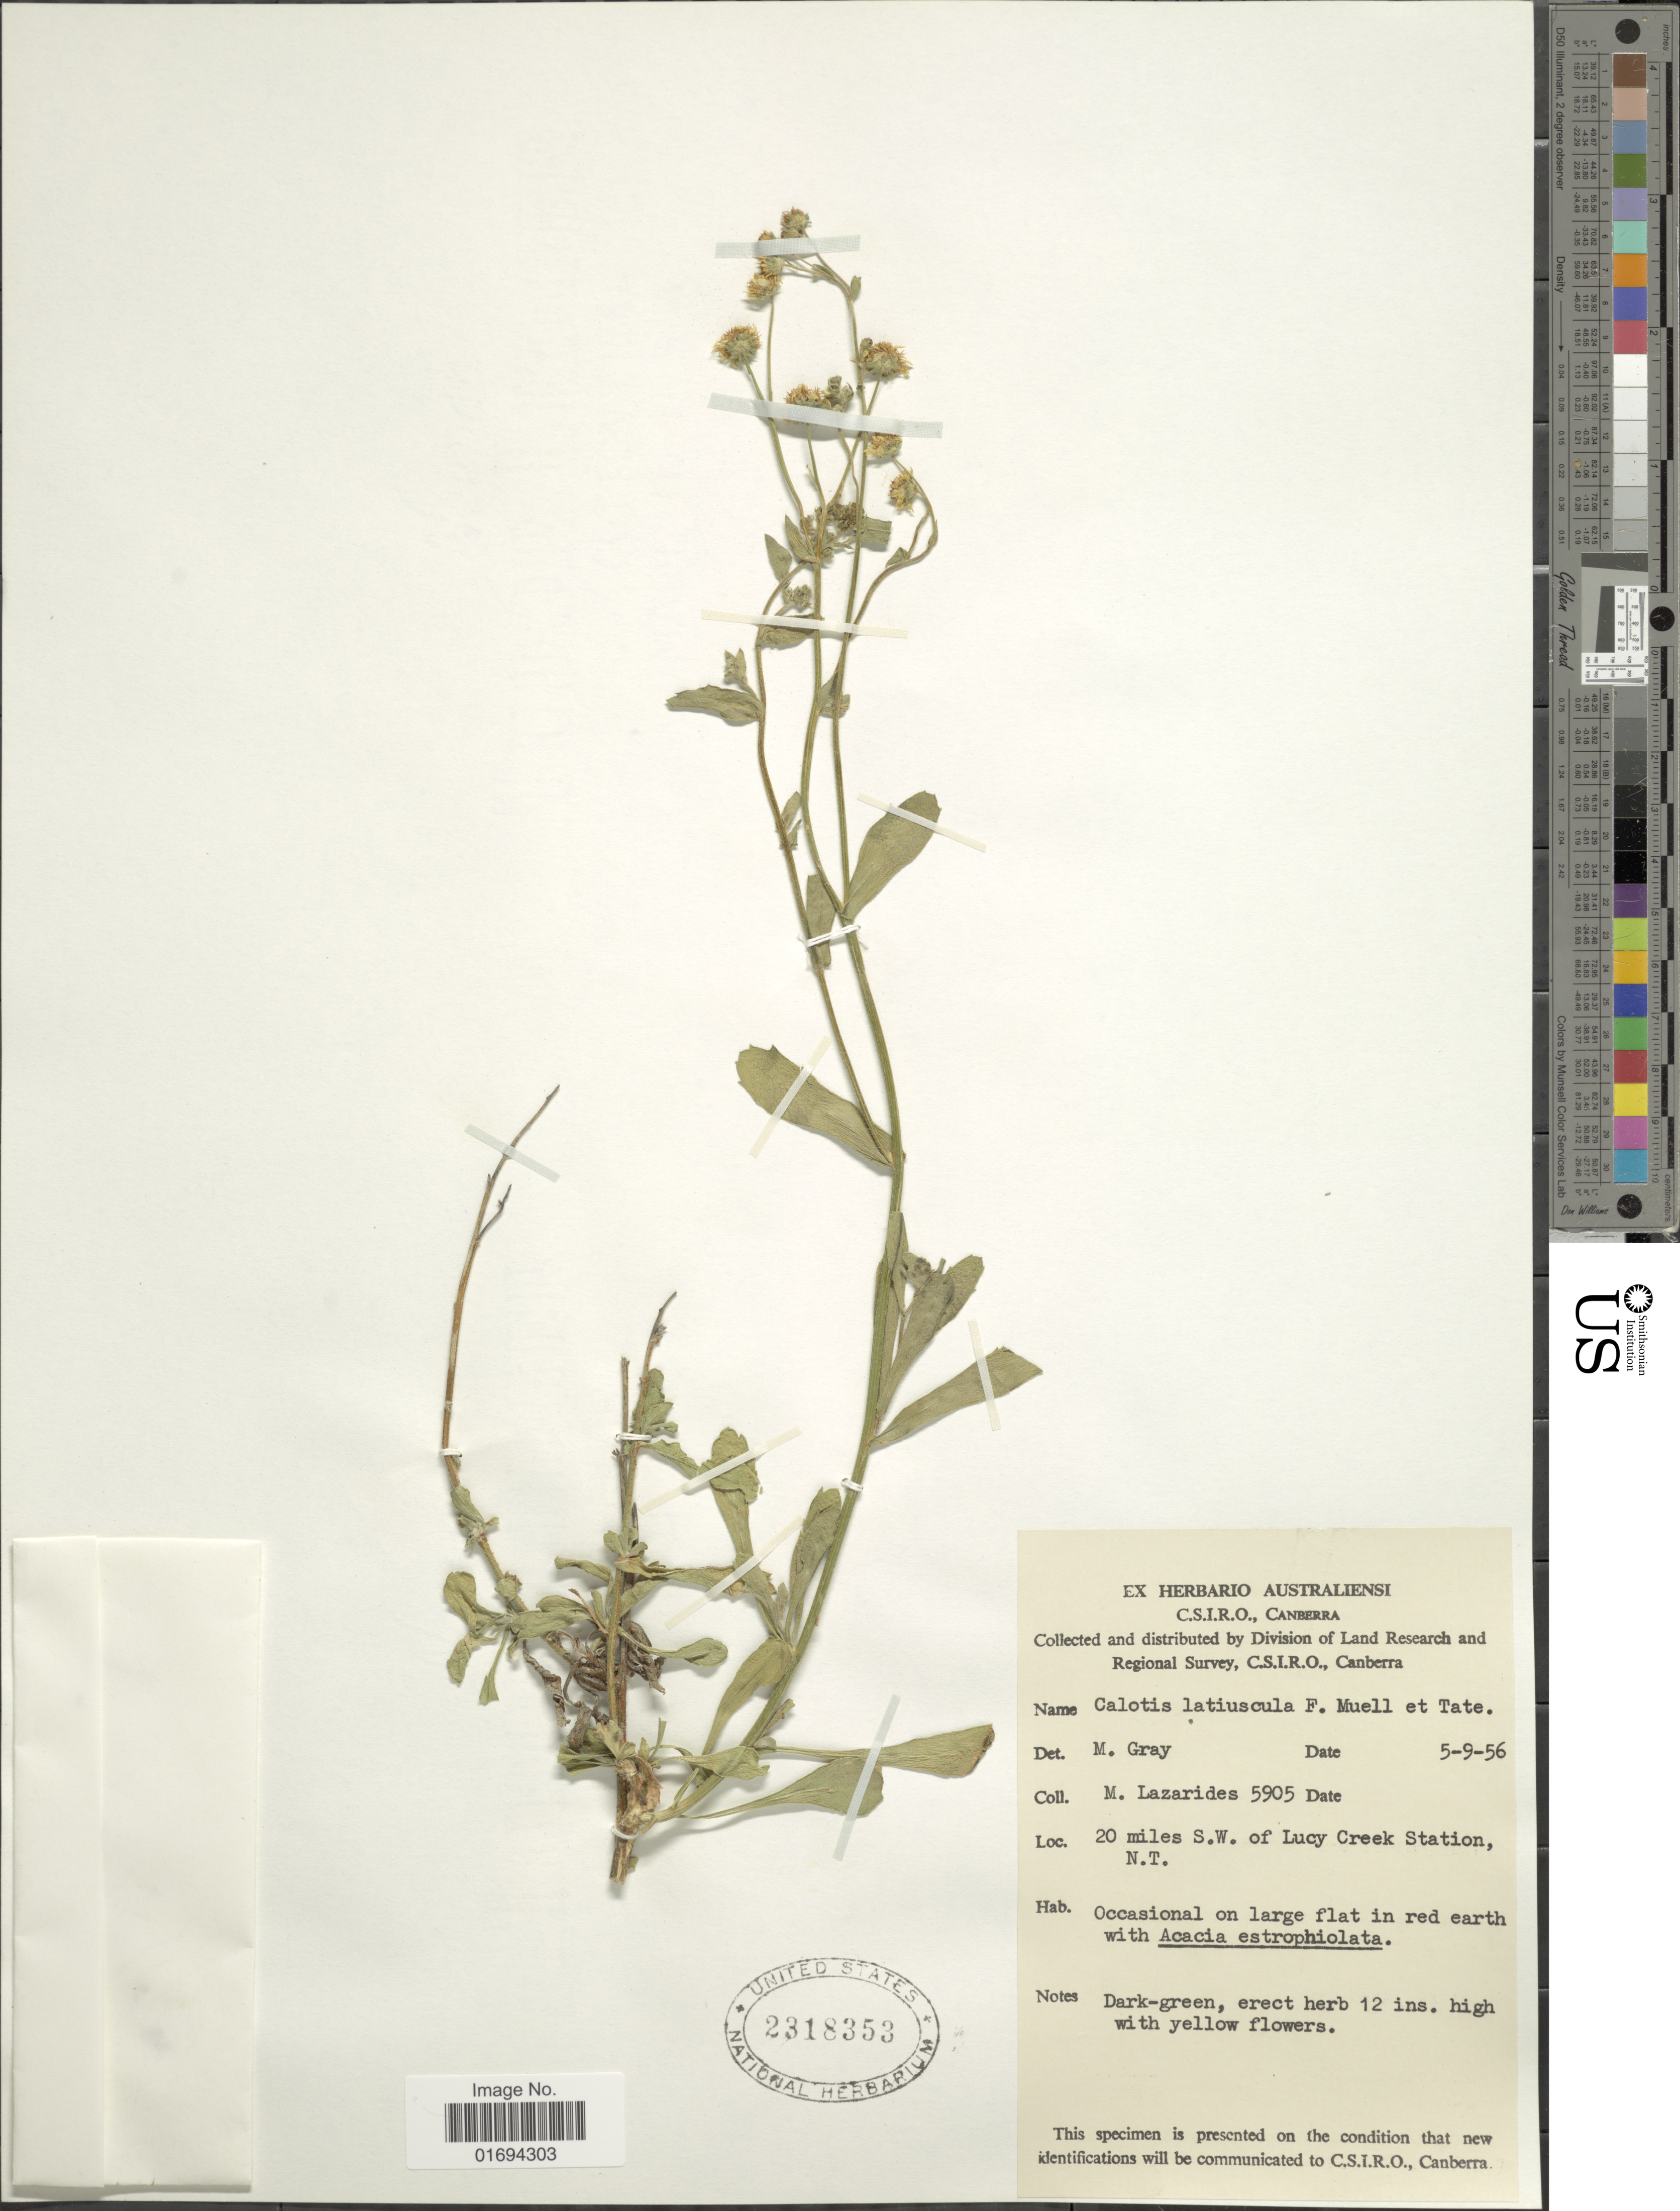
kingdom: Plantae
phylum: Tracheophyta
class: Magnoliopsida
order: Asterales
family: Asteraceae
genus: Calotis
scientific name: Calotis latiuscula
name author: F. Muell. & Tate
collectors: M. Lazarides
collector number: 5905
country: Australia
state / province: Northern Territory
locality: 20 miles S. W. of Lucy Creek Station. N. T.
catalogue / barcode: US 2318353